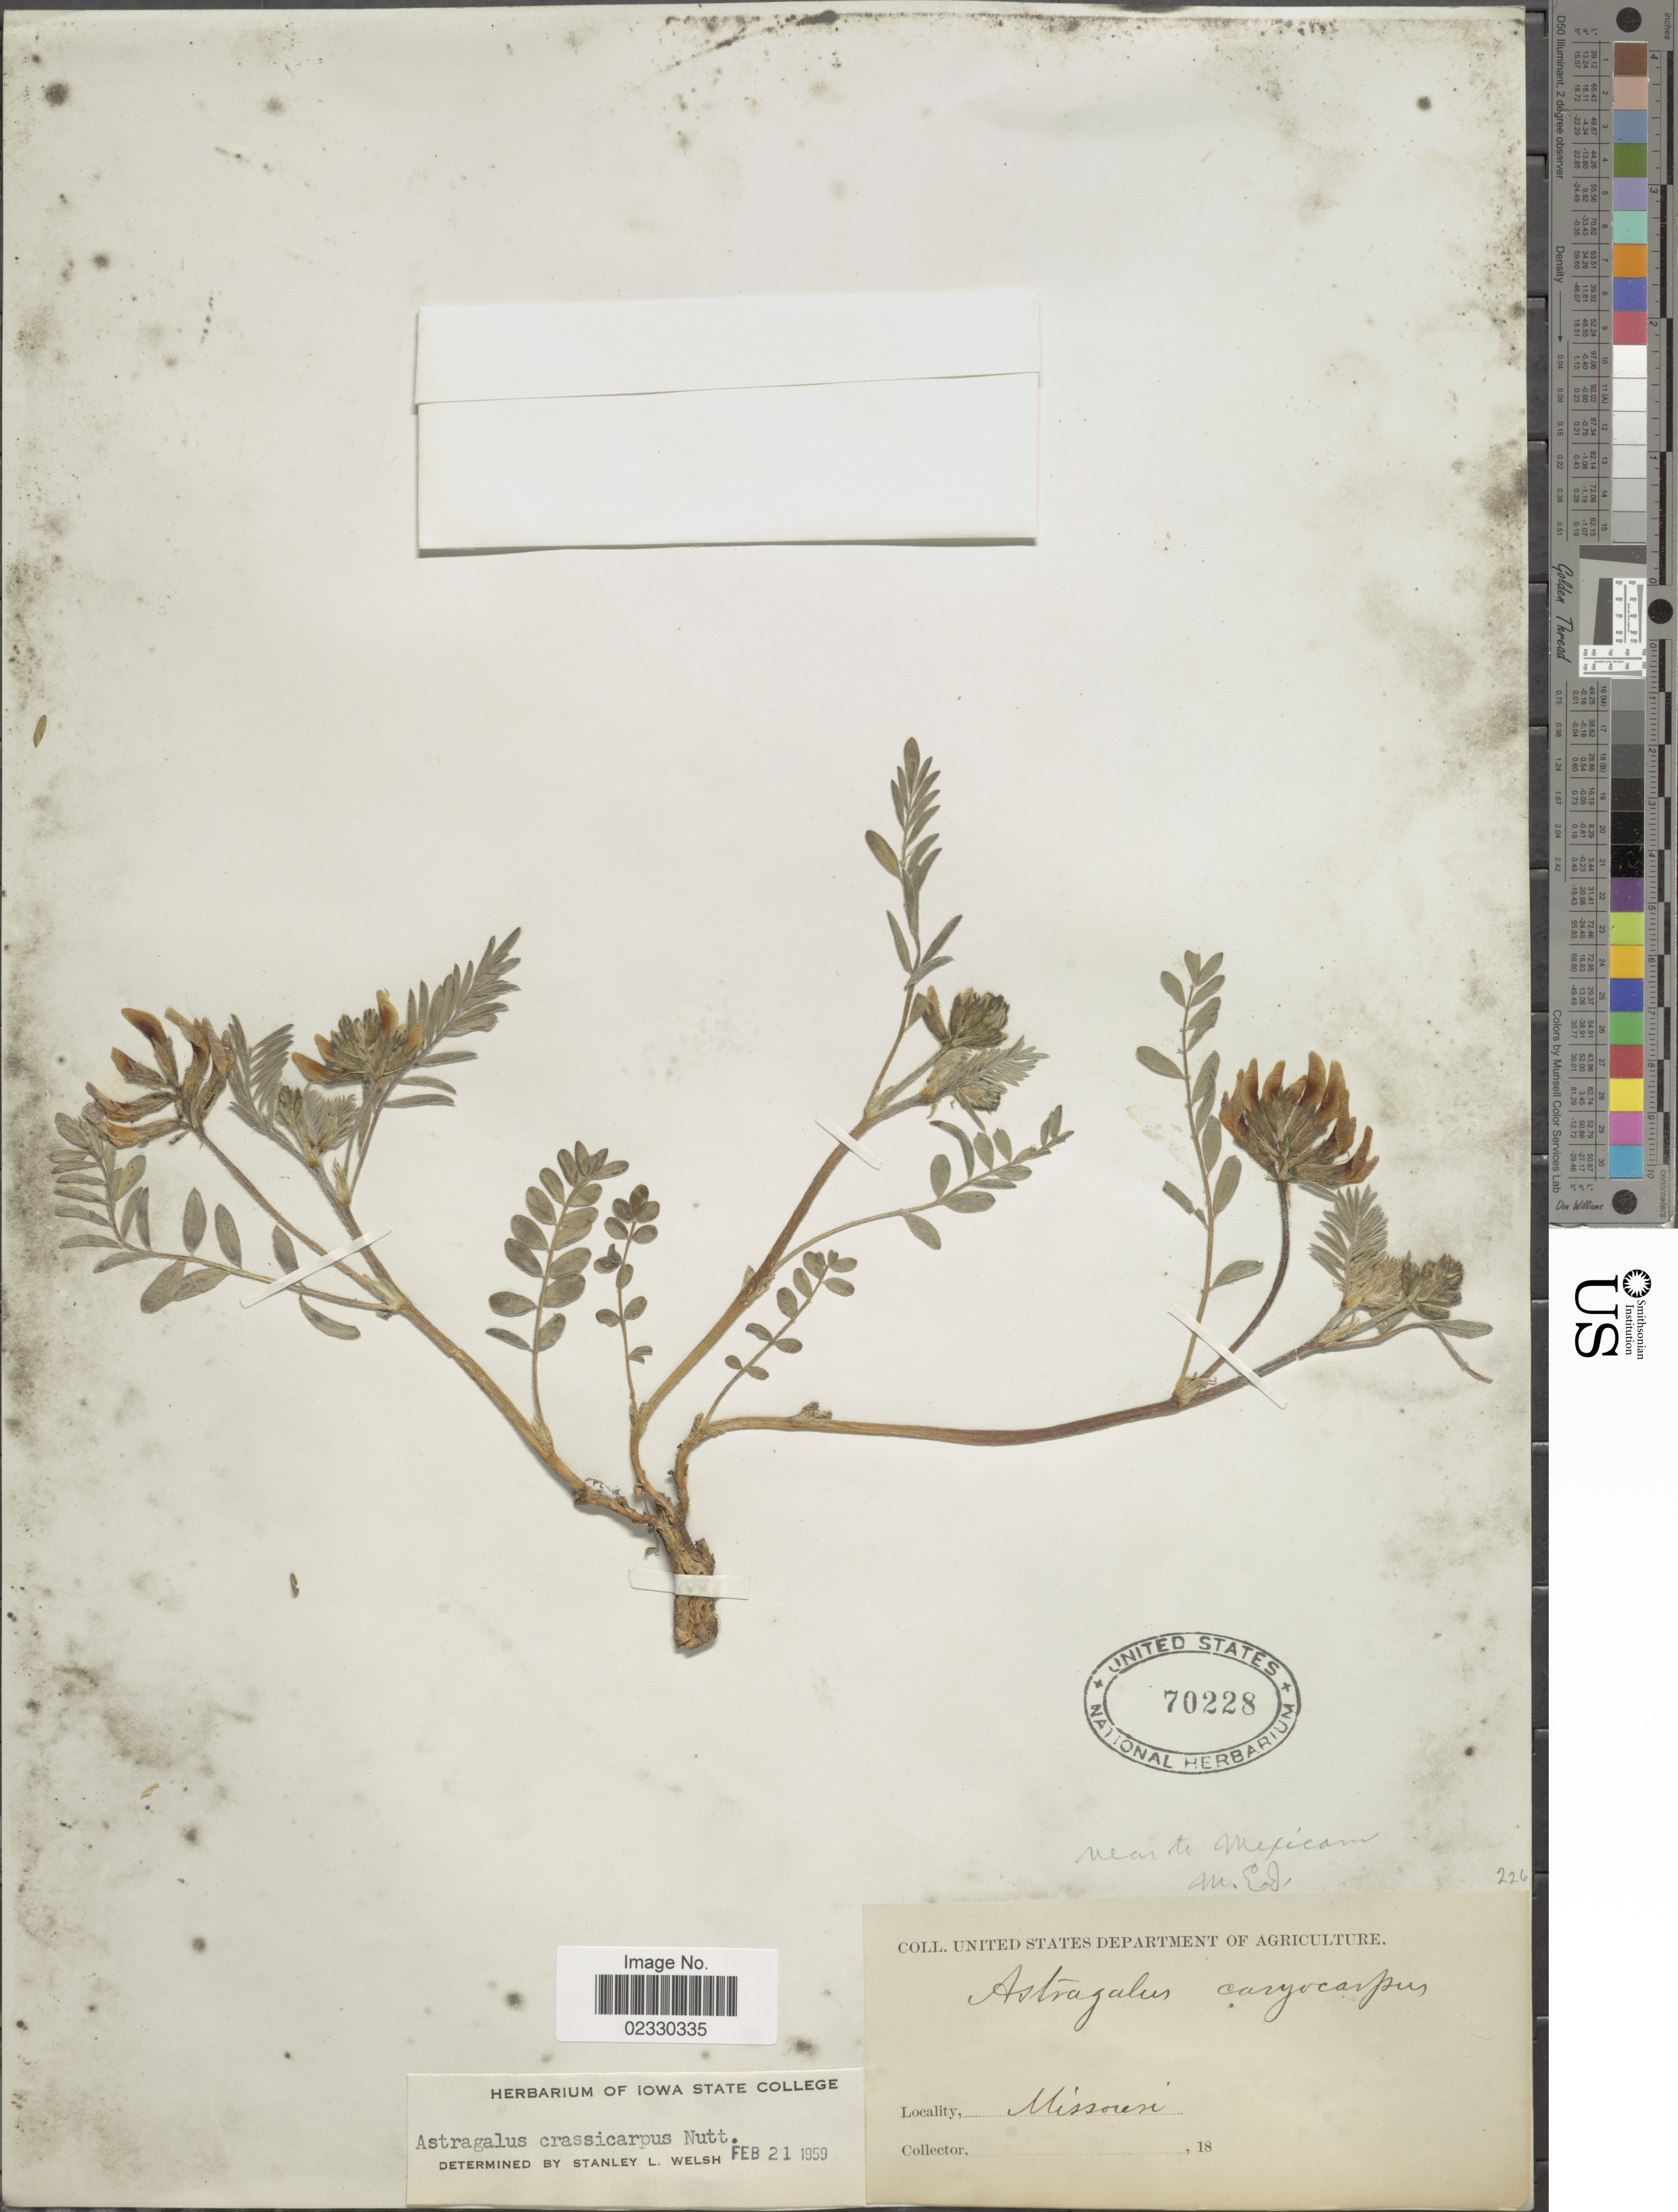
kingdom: Plantae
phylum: Tracheophyta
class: Magnoliopsida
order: Fabales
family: Fabaceae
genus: Astragalus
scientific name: Astragalus crassicarpus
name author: Nutt.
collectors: United States Department of Agriculture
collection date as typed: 18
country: United States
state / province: Missouri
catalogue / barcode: US 70228